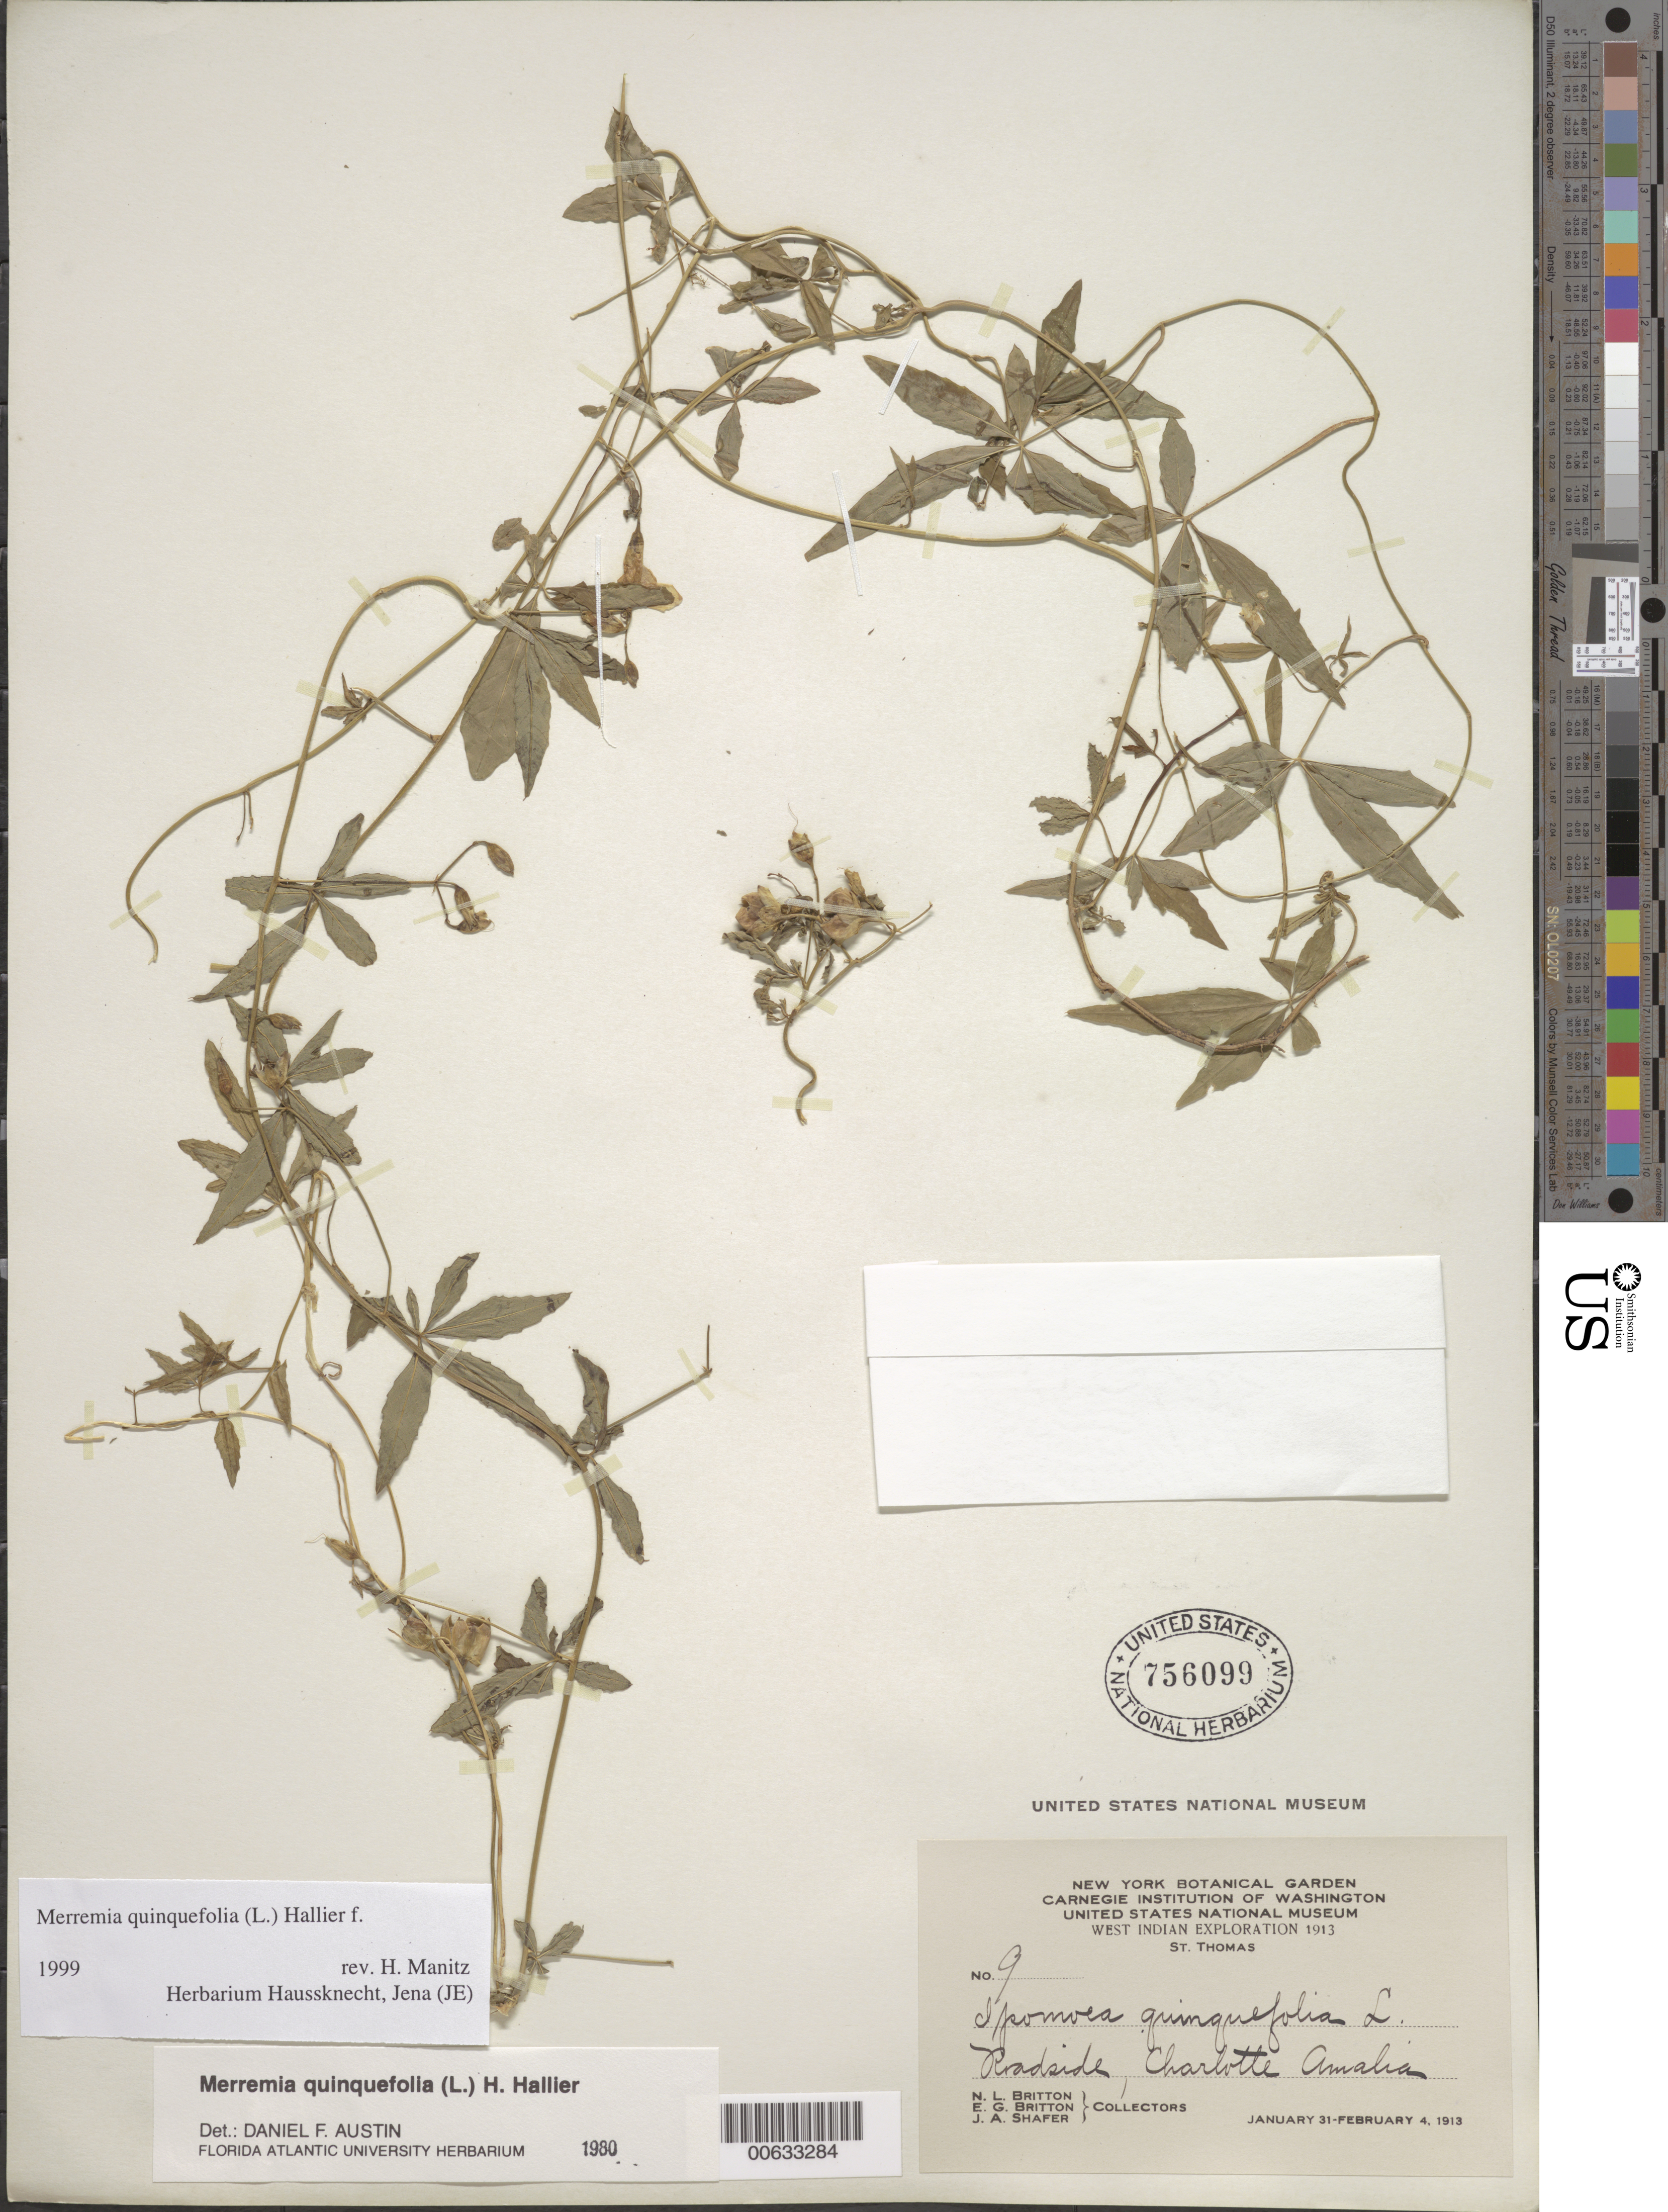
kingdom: Plantae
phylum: Tracheophyta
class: Magnoliopsida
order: Solanales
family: Convolvulaceae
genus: Distimake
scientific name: Distimake quinquefolius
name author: (L.) A. R. Simões & Staples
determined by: Strong, Mark T., (BOT), Smithsonian Institution - National Museum of Natural History (UNITED STATES)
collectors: N. Britton, E. G. Britton & J. A. Shafer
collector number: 9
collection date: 1913-01-31/1913-02-04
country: U.S. Virgin Islands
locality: West Indian, St. Thomas, Charlotte Amalia.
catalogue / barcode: US 756099